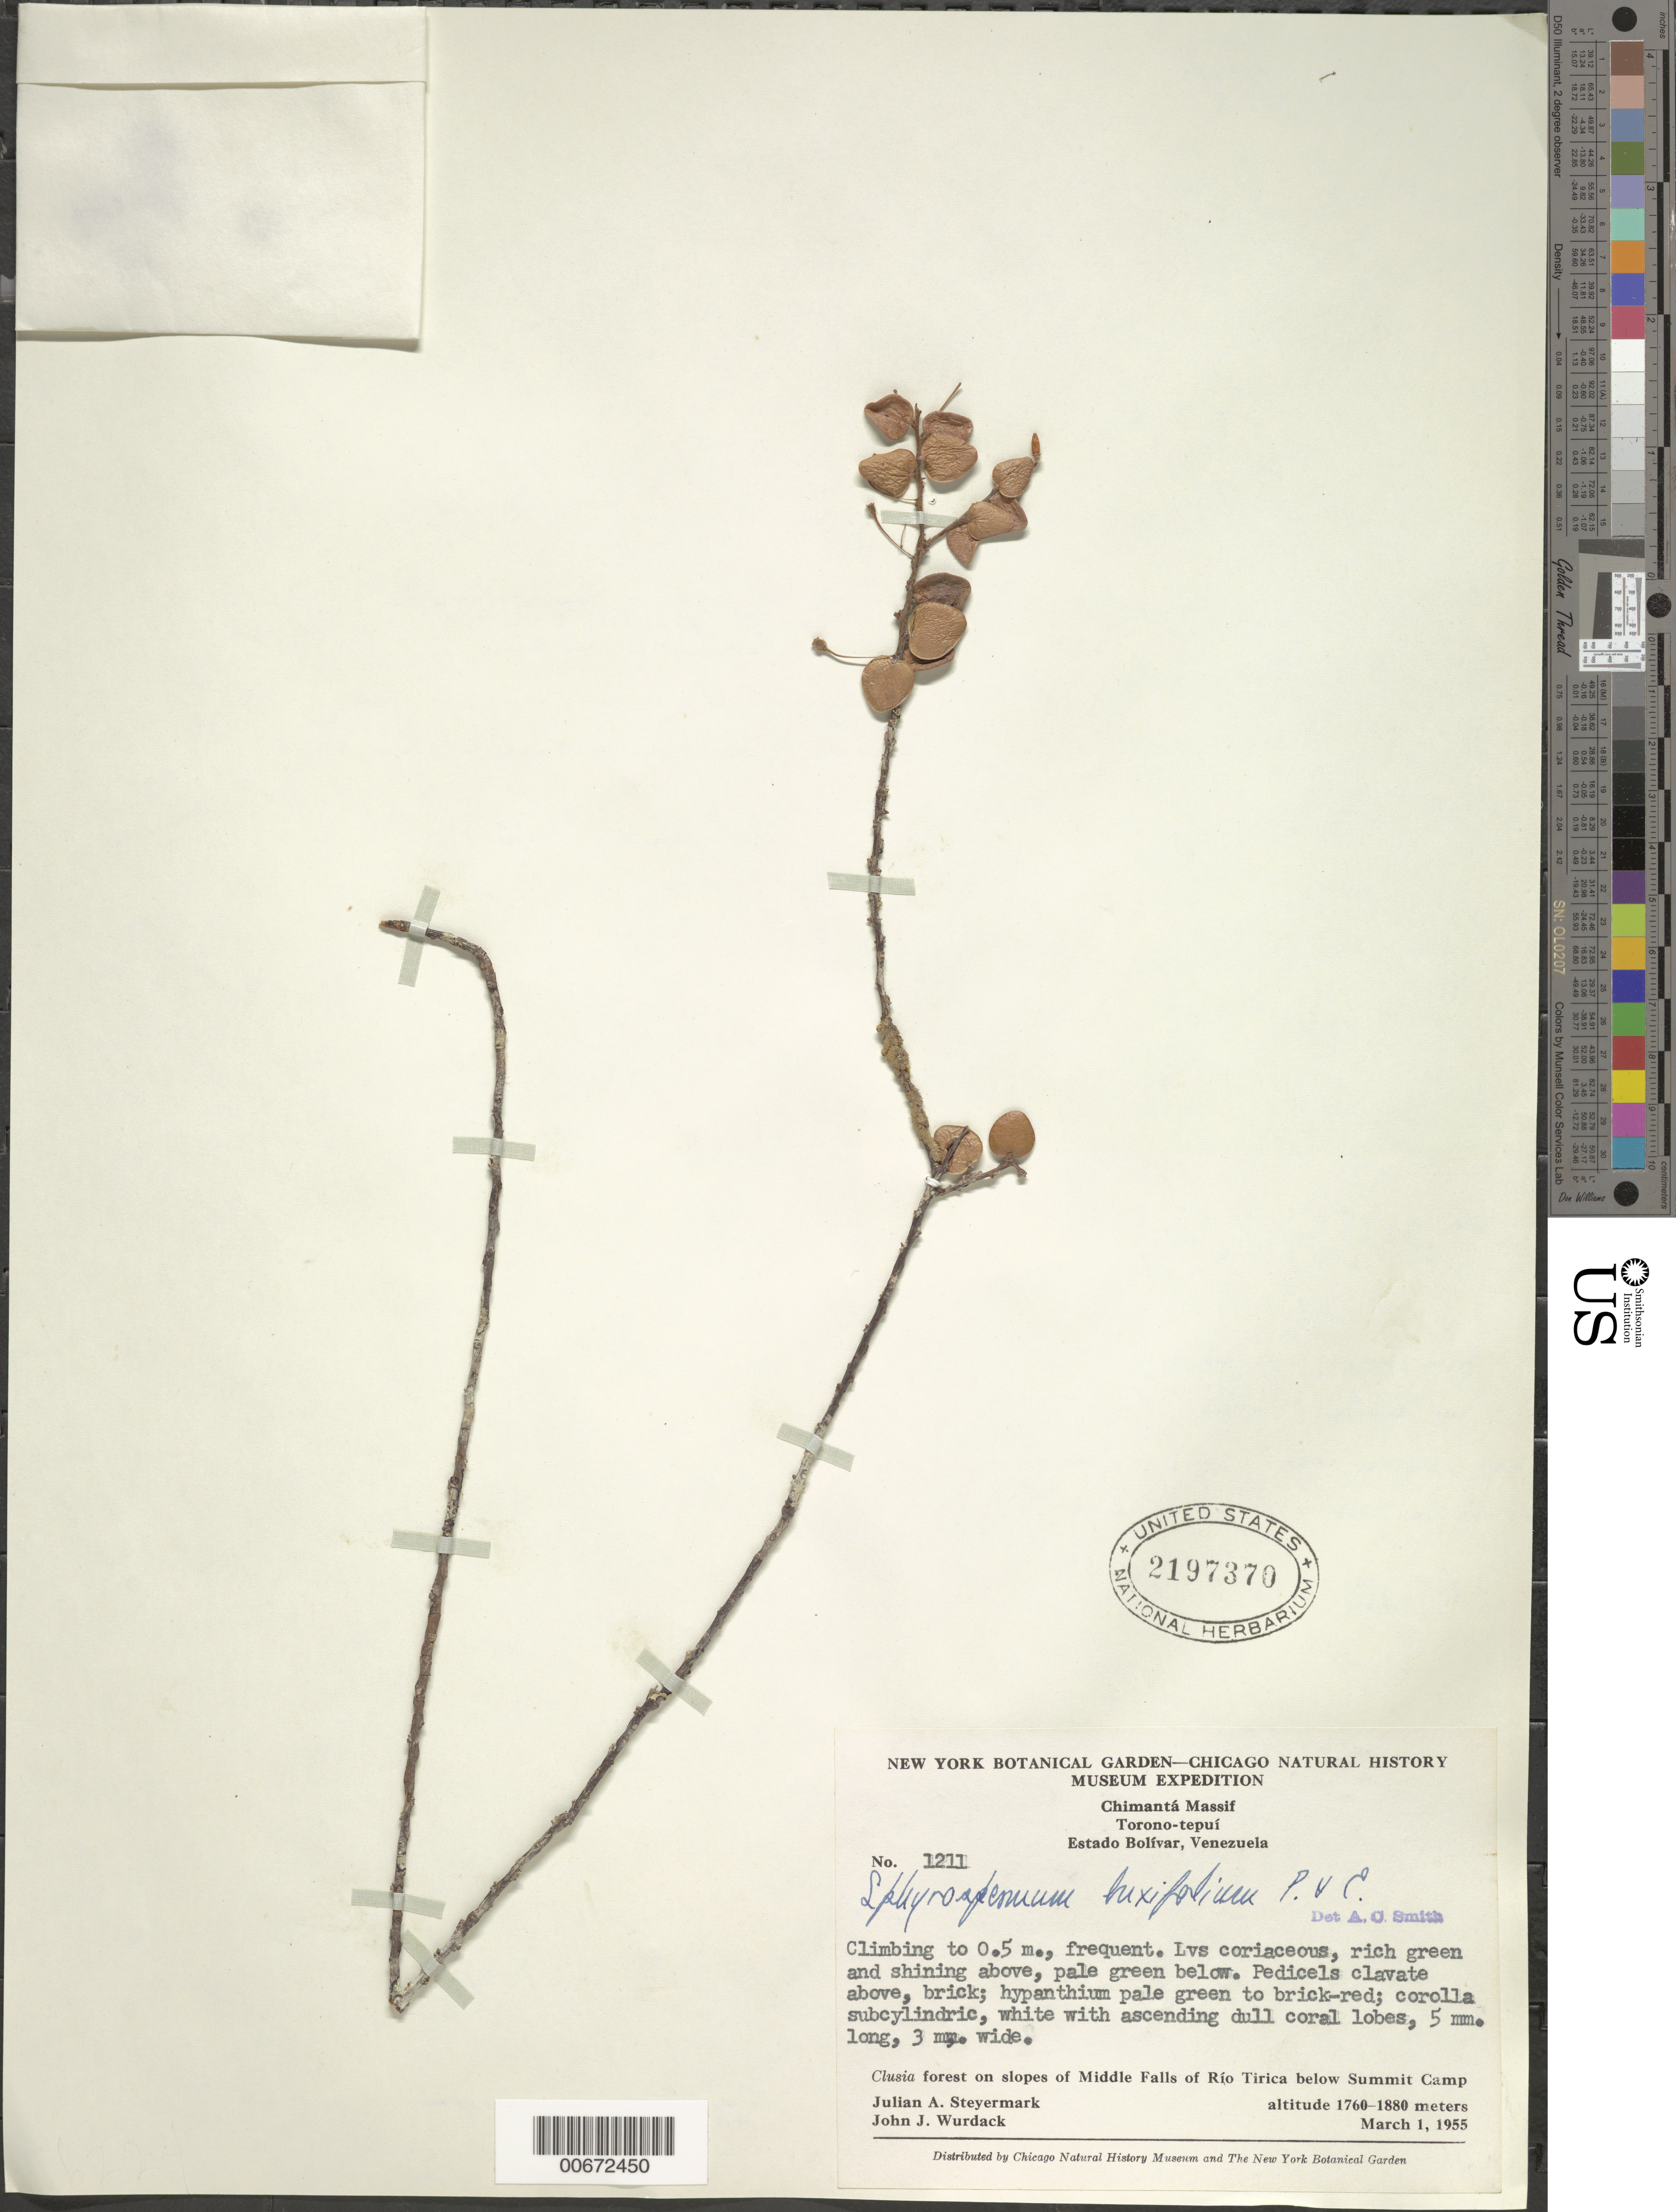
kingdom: Plantae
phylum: Tracheophyta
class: Magnoliopsida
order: Ericales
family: Ericaceae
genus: Sphyrospermum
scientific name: Sphyrospermum buxifolium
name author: Poepp. & Endl.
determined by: Smith, A. C.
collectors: J. Steyermark & J. J. Wurdack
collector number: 55 1211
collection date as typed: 1-Mar-55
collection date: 1955-03-01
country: Venezuela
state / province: Bolívar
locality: Chimantá Massif, Torono-tepuí, Middle Falls of Río Tirica, below Summit Camp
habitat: Clusia forest on slopes of falls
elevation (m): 1760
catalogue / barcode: US 2197370